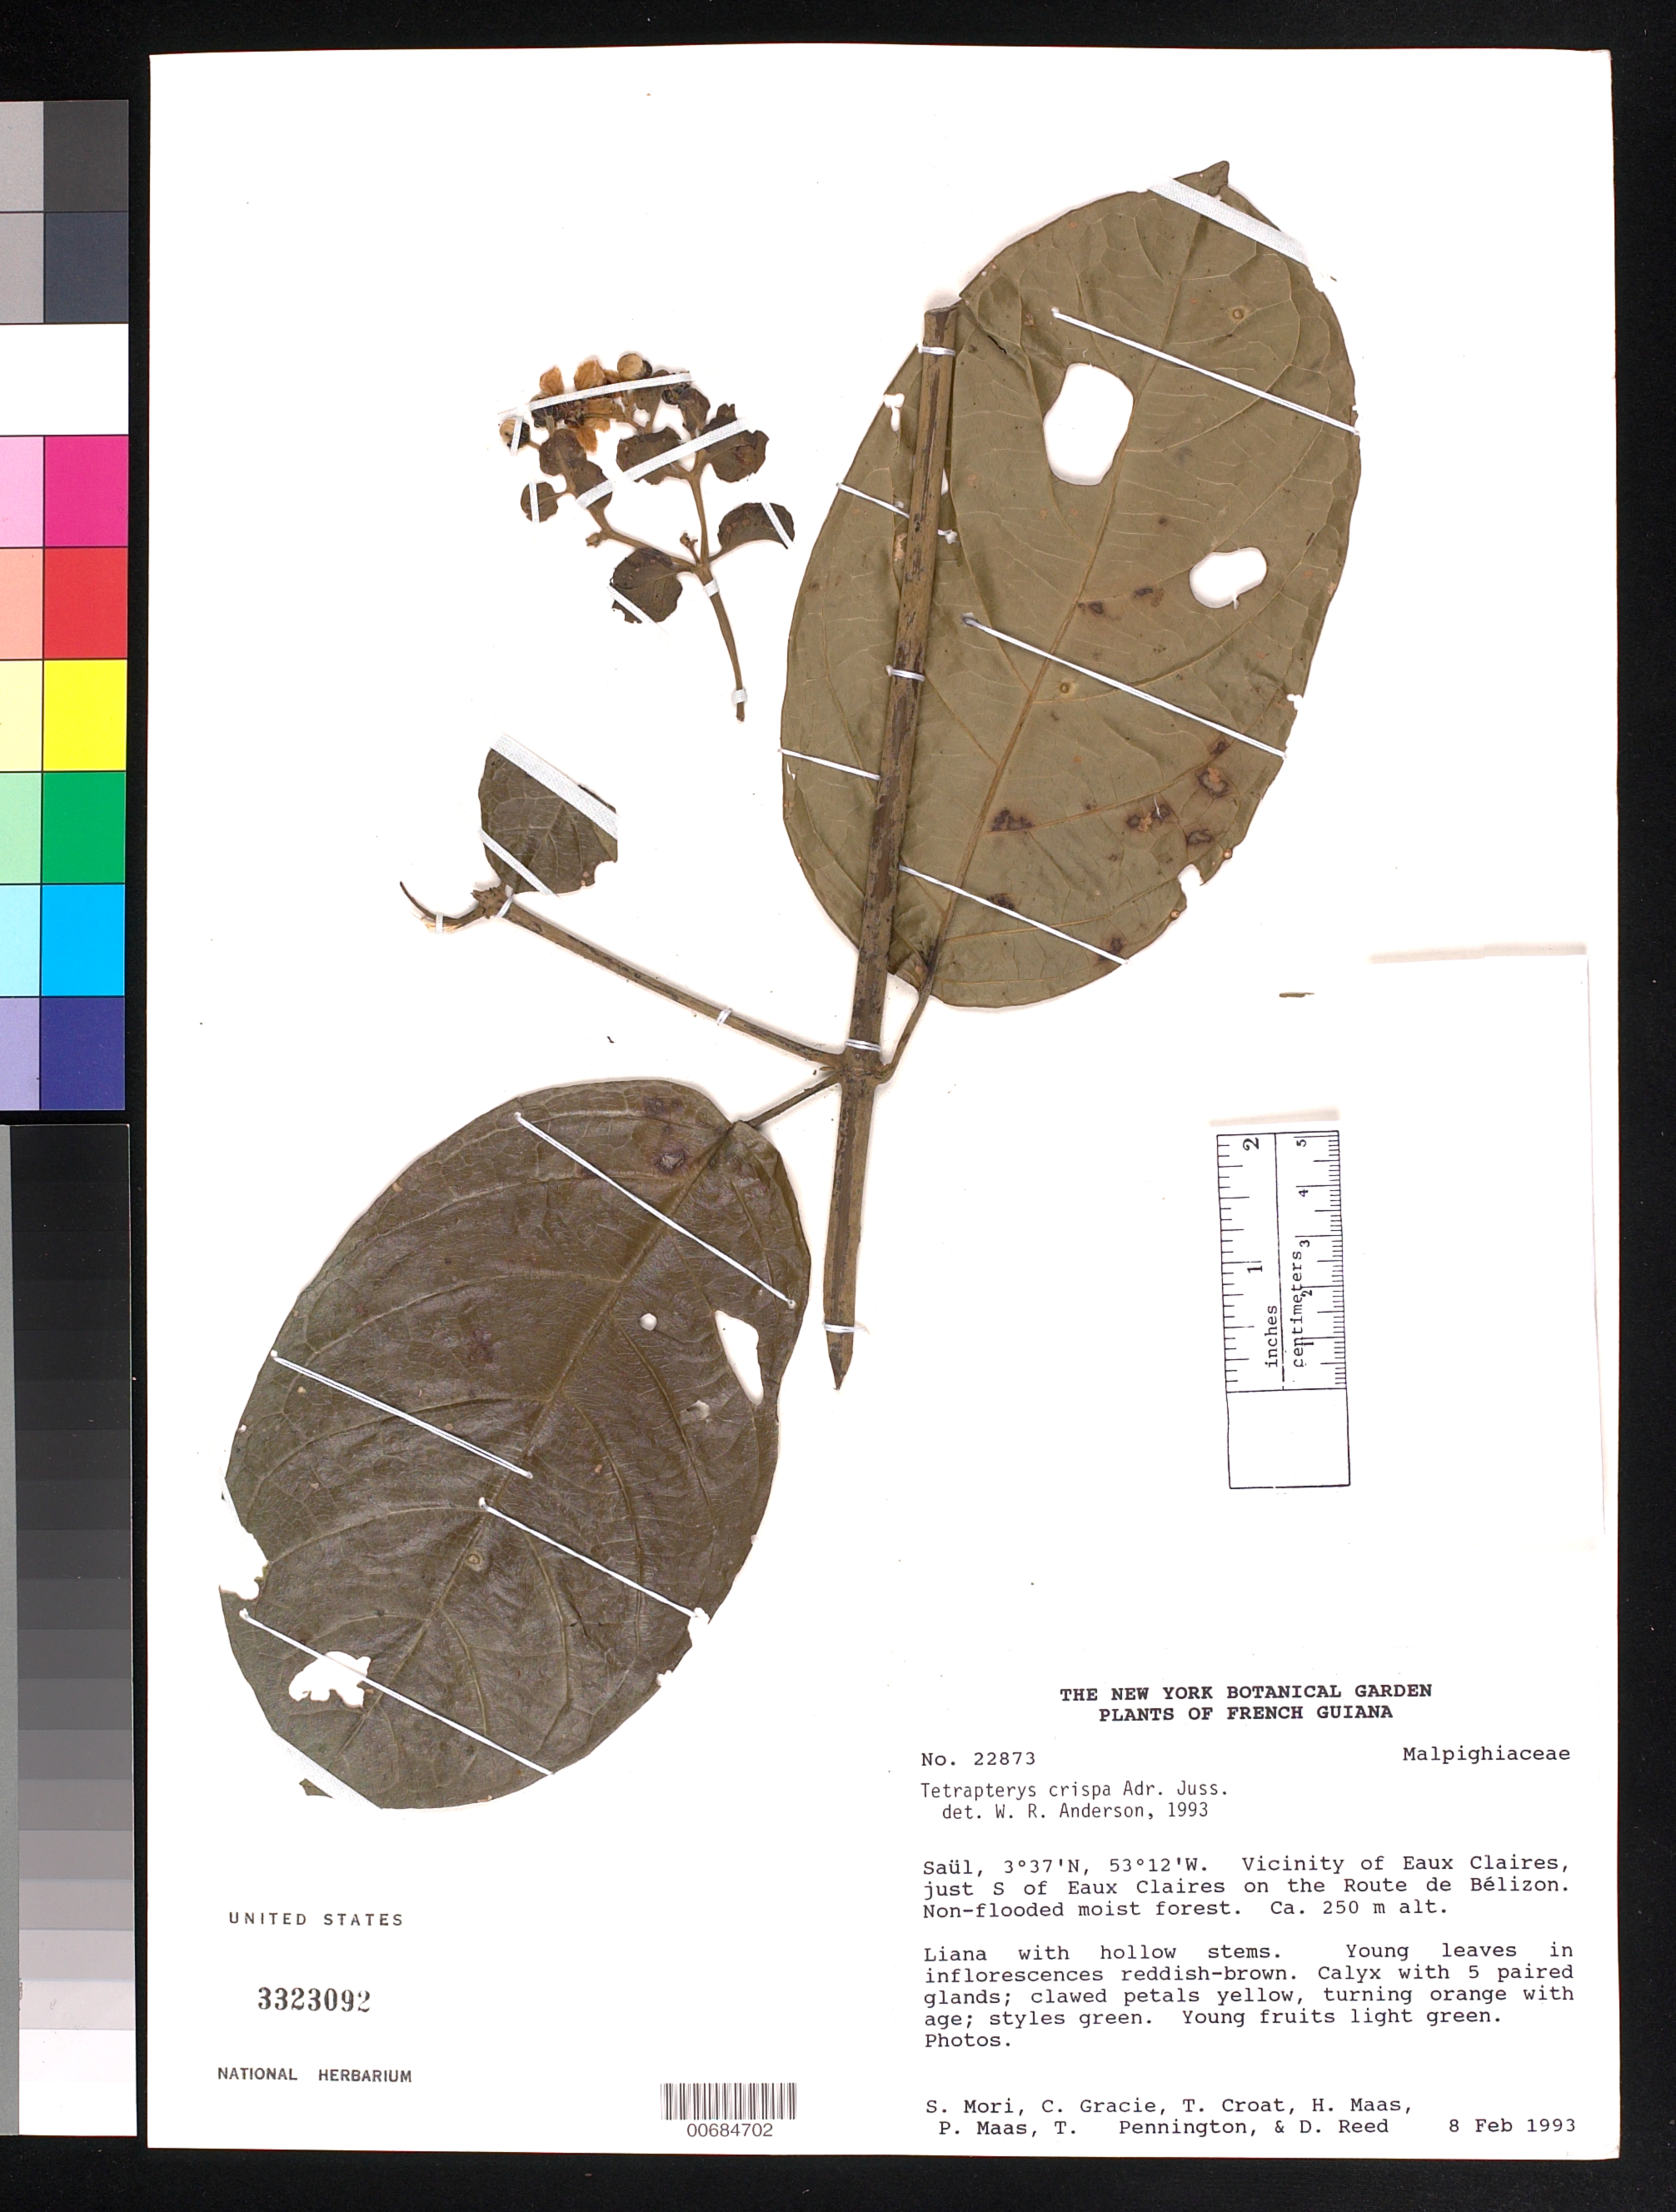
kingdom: Plantae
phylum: Tracheophyta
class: Magnoliopsida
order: Malpighiales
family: Malpighiaceae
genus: Tetrapterys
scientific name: Tetrapterys crispa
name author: A. Juss.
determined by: Anderson, W. R., (MICH), University of Michigan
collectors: S. Mori, C. A. Gracie, J. Knudsen & B. Ståhl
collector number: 22873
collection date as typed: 8-Feb-93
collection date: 1993-02-08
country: French Guiana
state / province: Saint-Laurent-du-Maroni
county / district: Saül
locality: Saül, vicinity of Eaux Claires, Route de Belizon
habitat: Non-flooded moist forest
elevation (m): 250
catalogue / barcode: US 3323092